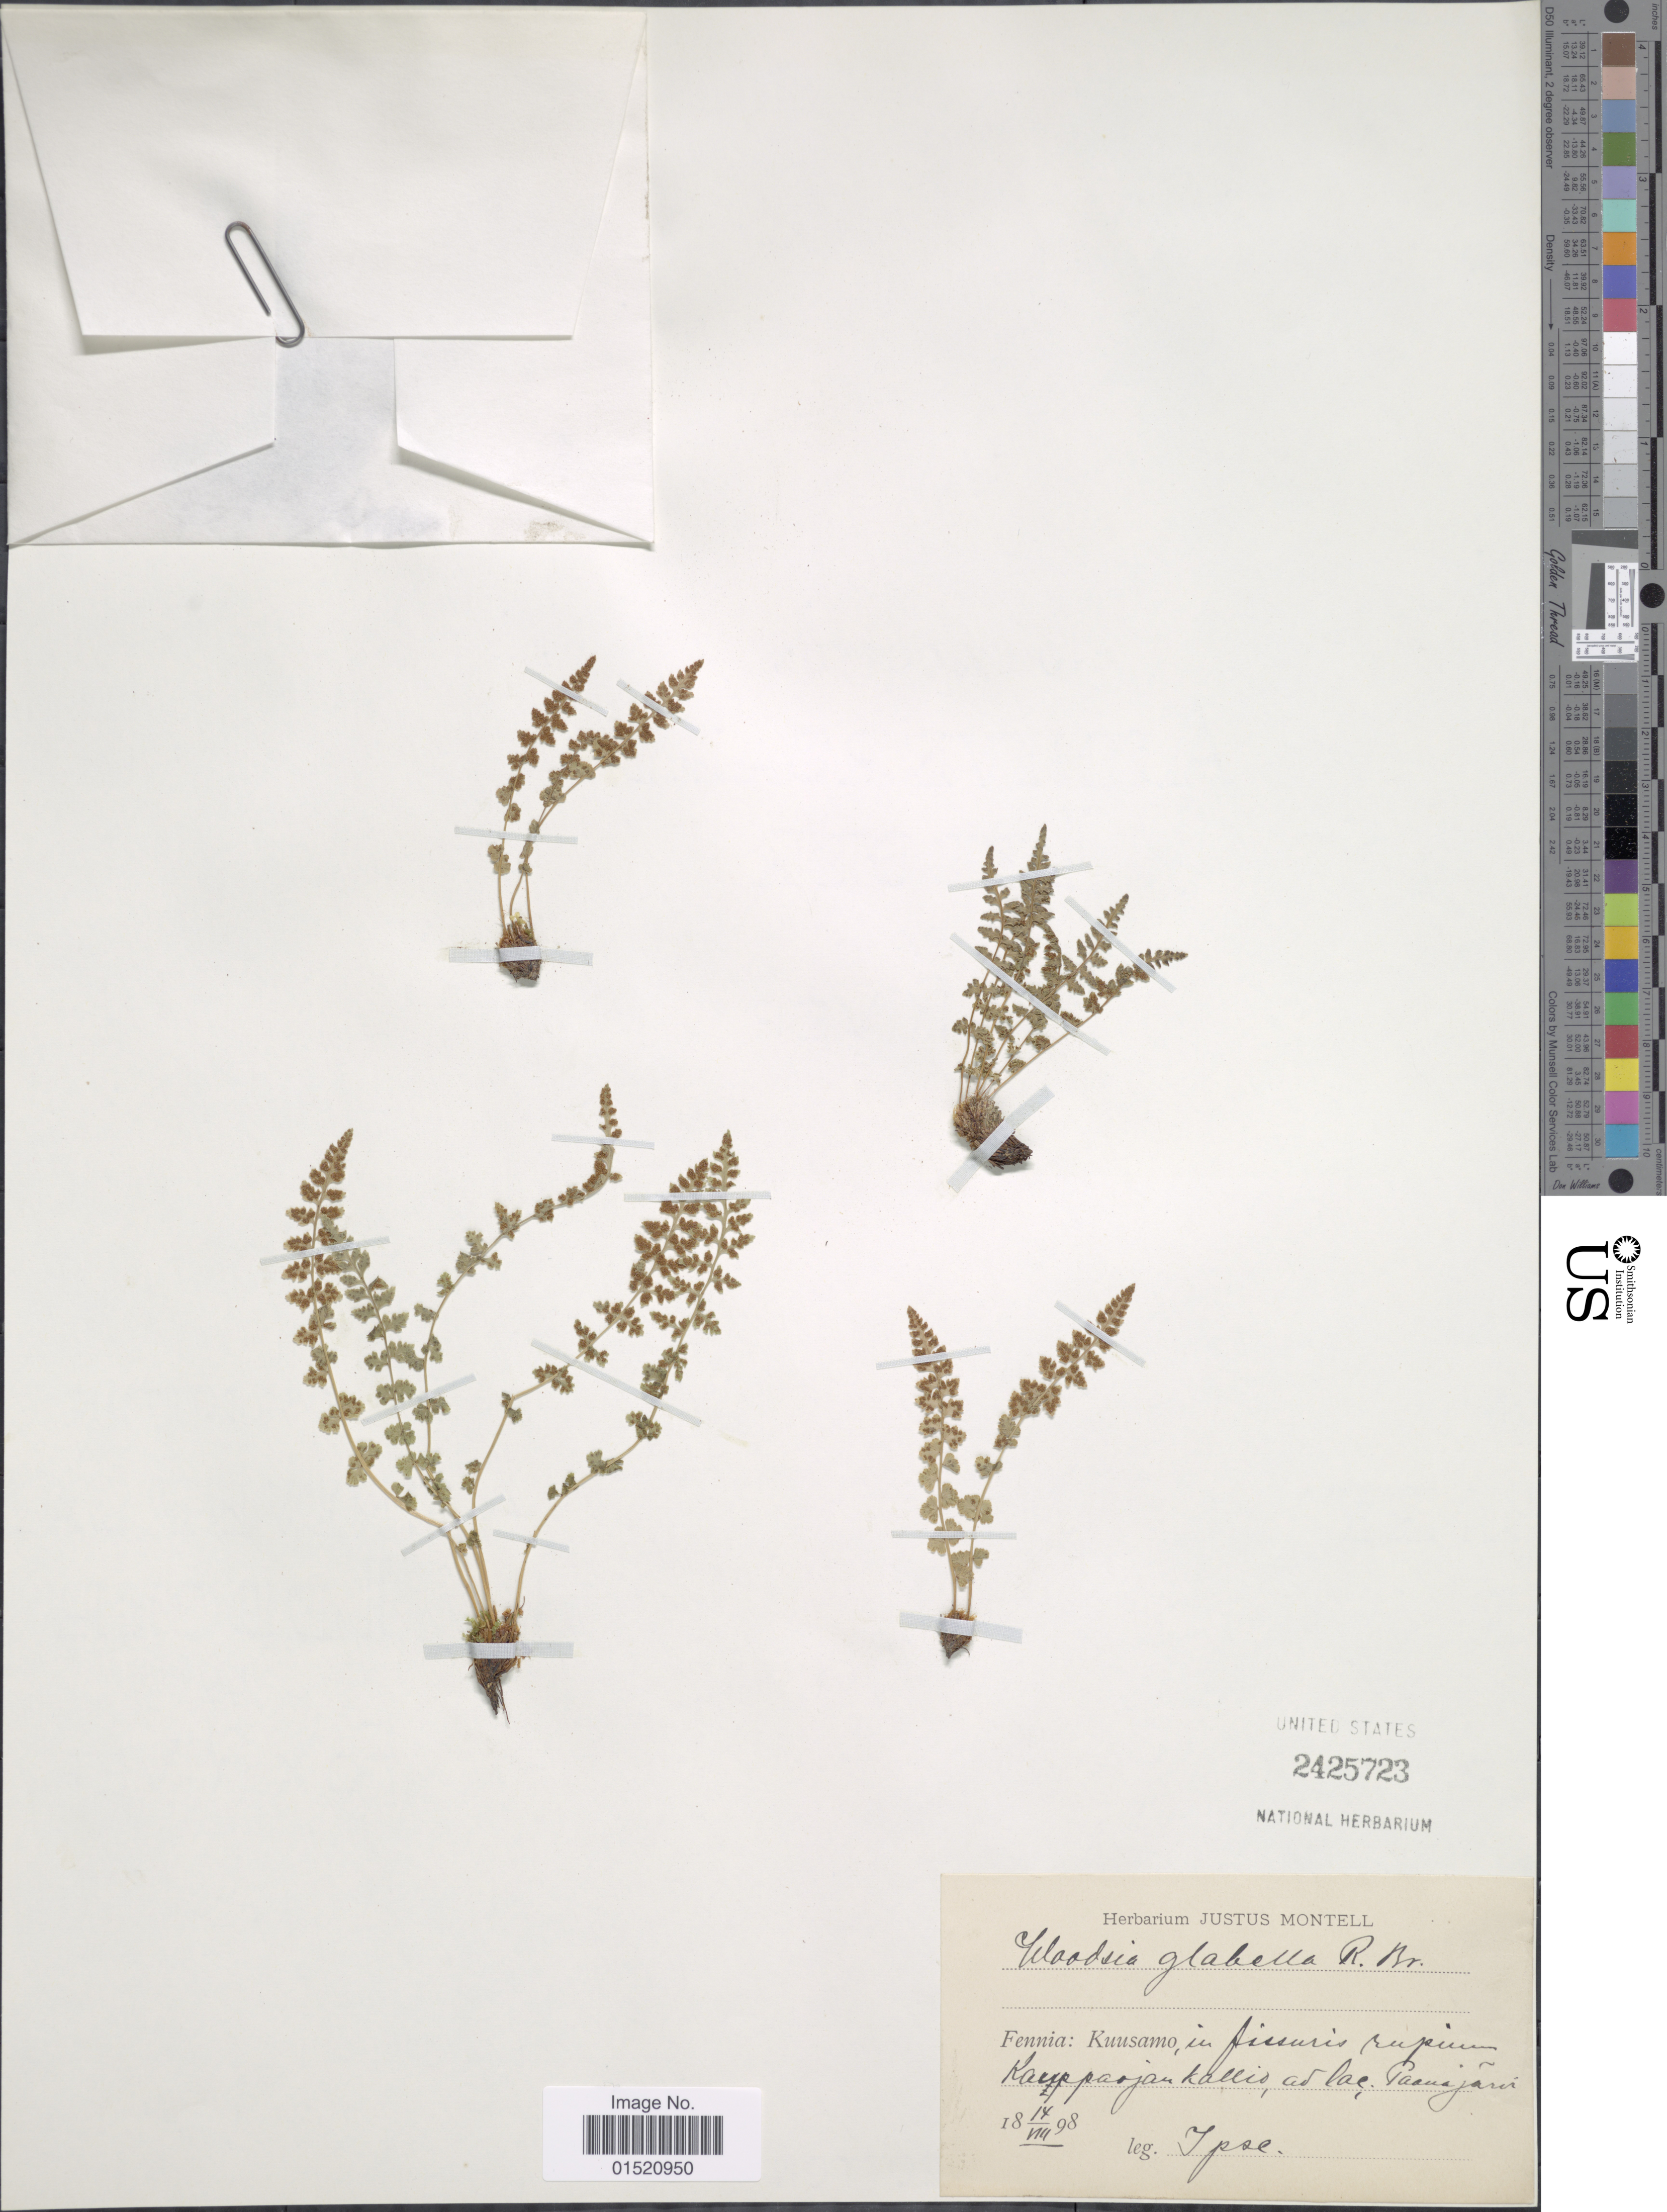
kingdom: Plantae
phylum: Tracheophyta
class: Polypodiopsida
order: Polypodiales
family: Woodsiaceae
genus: Woodsia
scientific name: Woodsia glabella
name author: R. Br.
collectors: I. Montell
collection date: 1898-08-14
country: Finland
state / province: Pohjois-Pohjanmaa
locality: Koillismaa > Kuusamo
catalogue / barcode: US 2425723